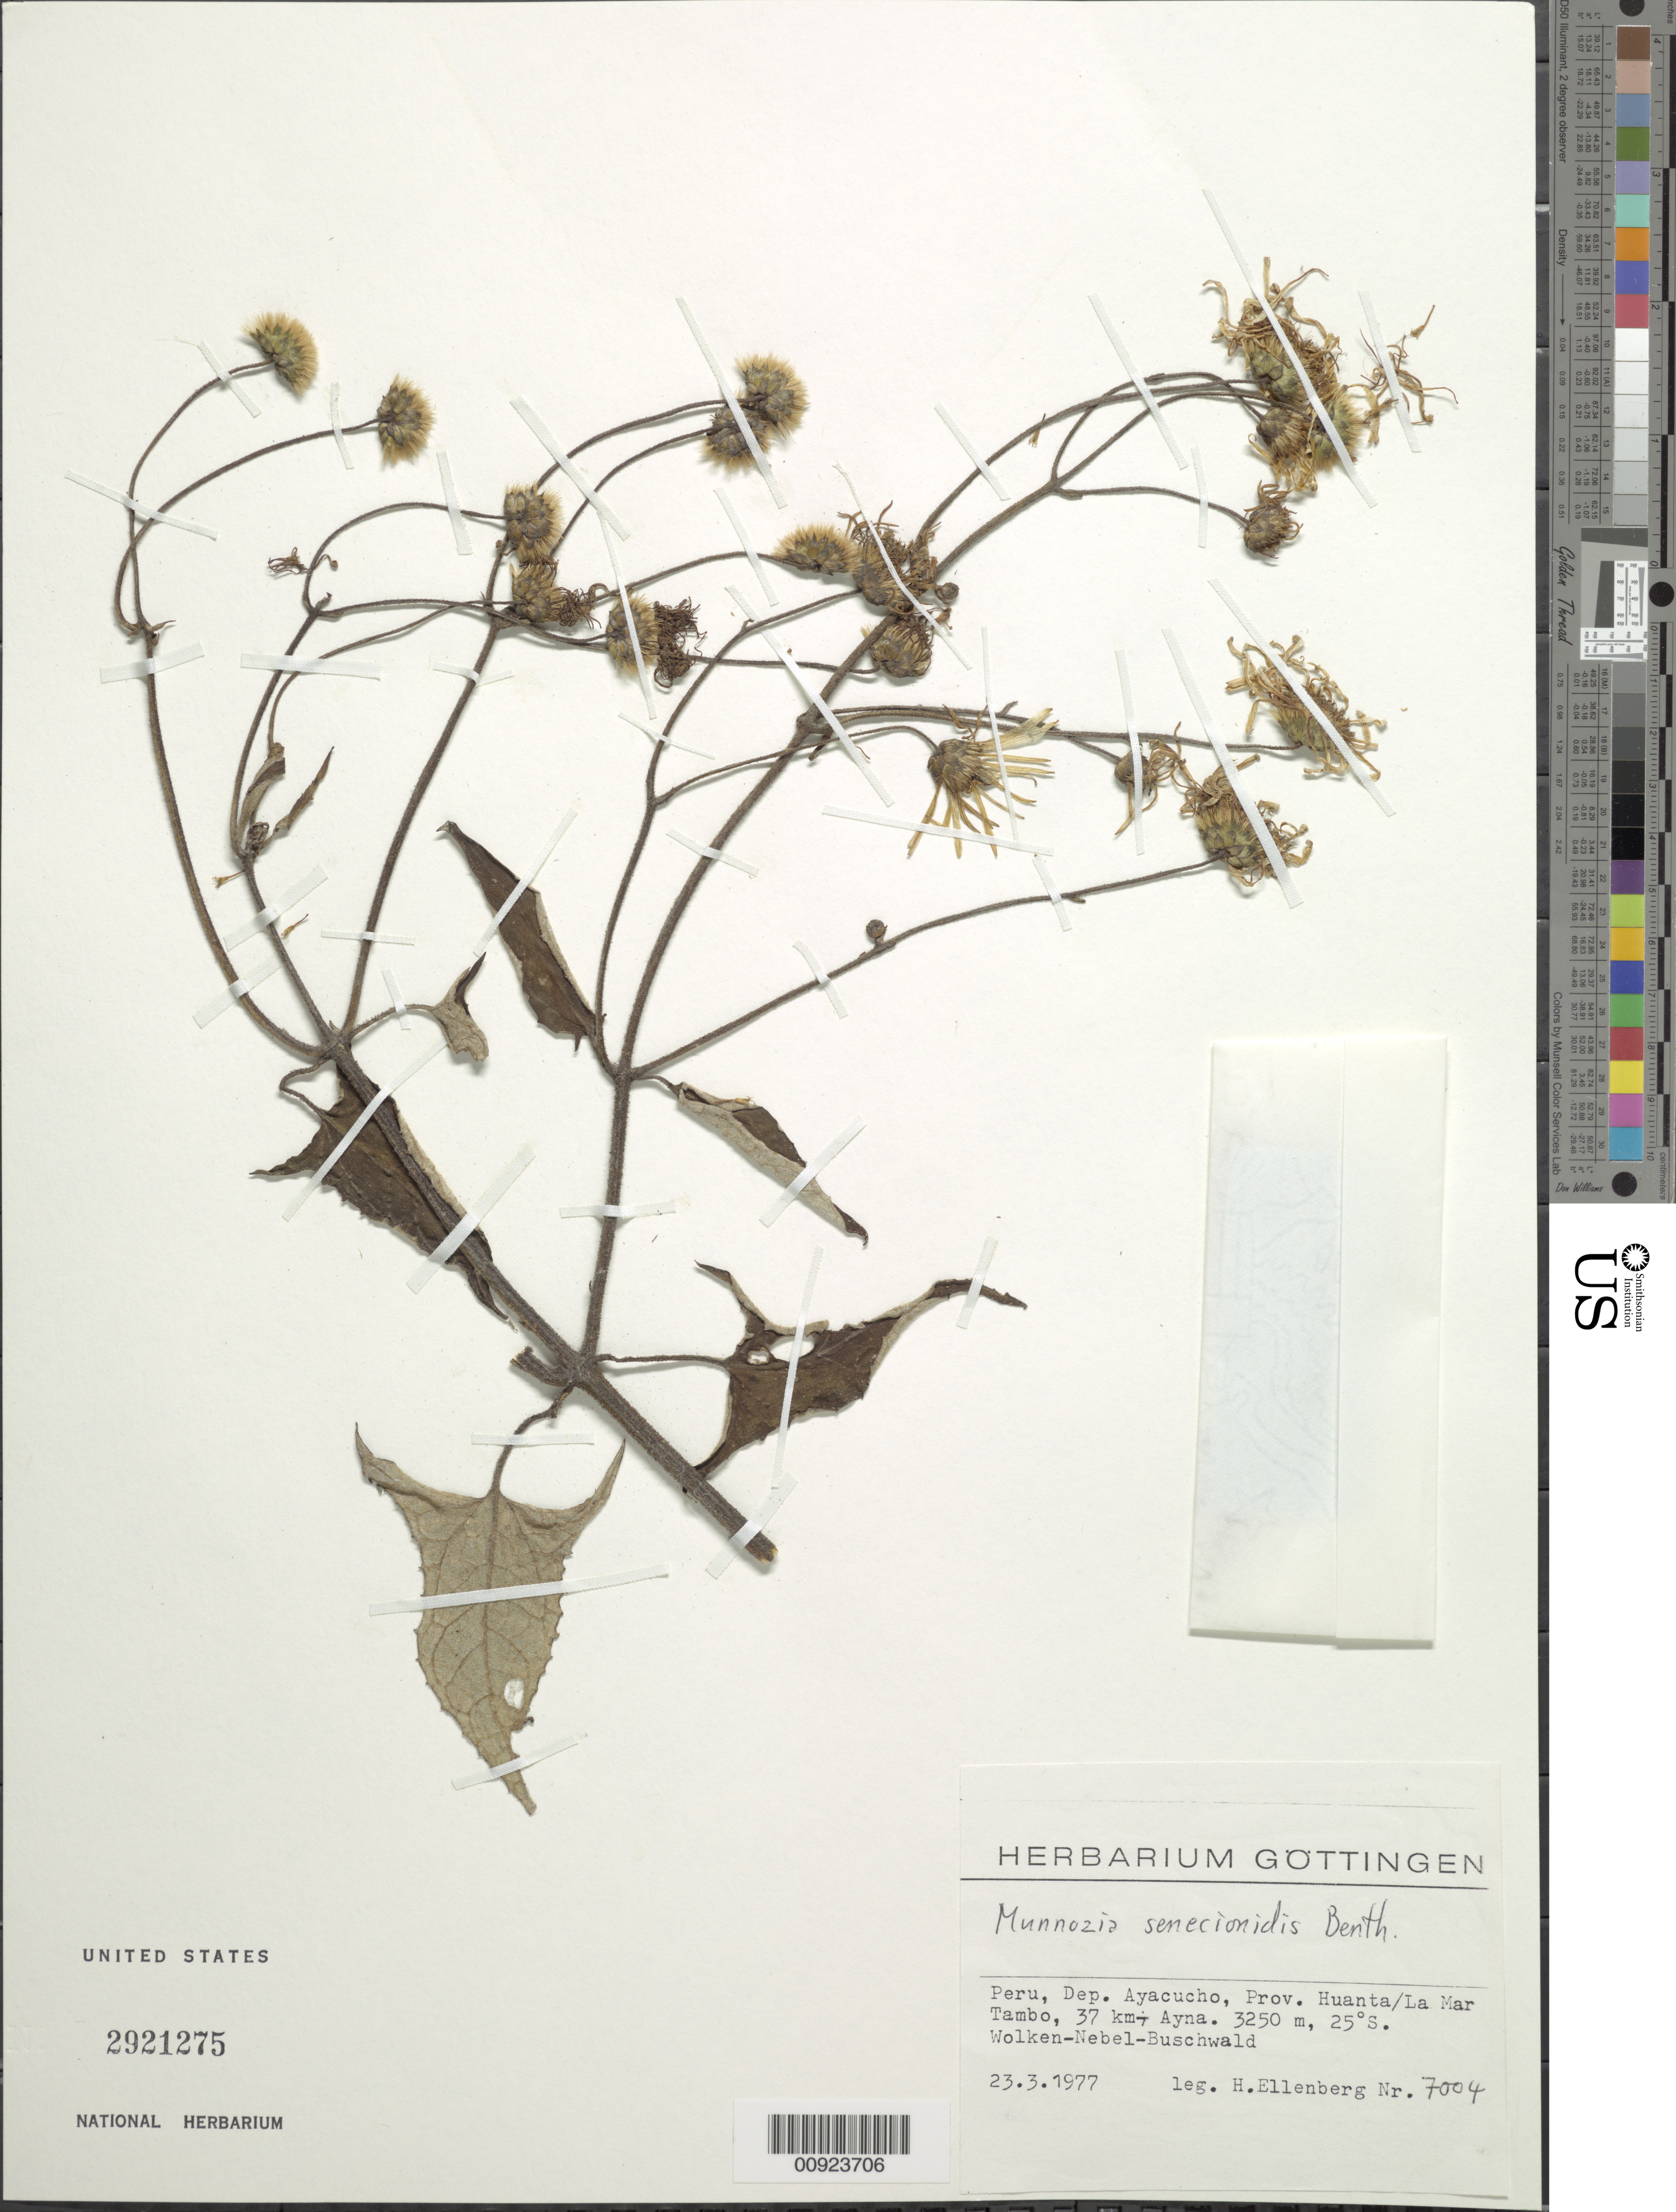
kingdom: Plantae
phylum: Tracheophyta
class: Magnoliopsida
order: Asterales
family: Asteraceae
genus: Munnozia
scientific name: Munnozia senecionidis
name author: Benth.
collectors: H. Ellenberg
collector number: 7004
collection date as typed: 23 March 1977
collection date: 1977-03-23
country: Peru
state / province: Ayacucho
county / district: Huanta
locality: La Mar Tambo, 37 - Ayna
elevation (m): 3250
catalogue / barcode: US 2921275